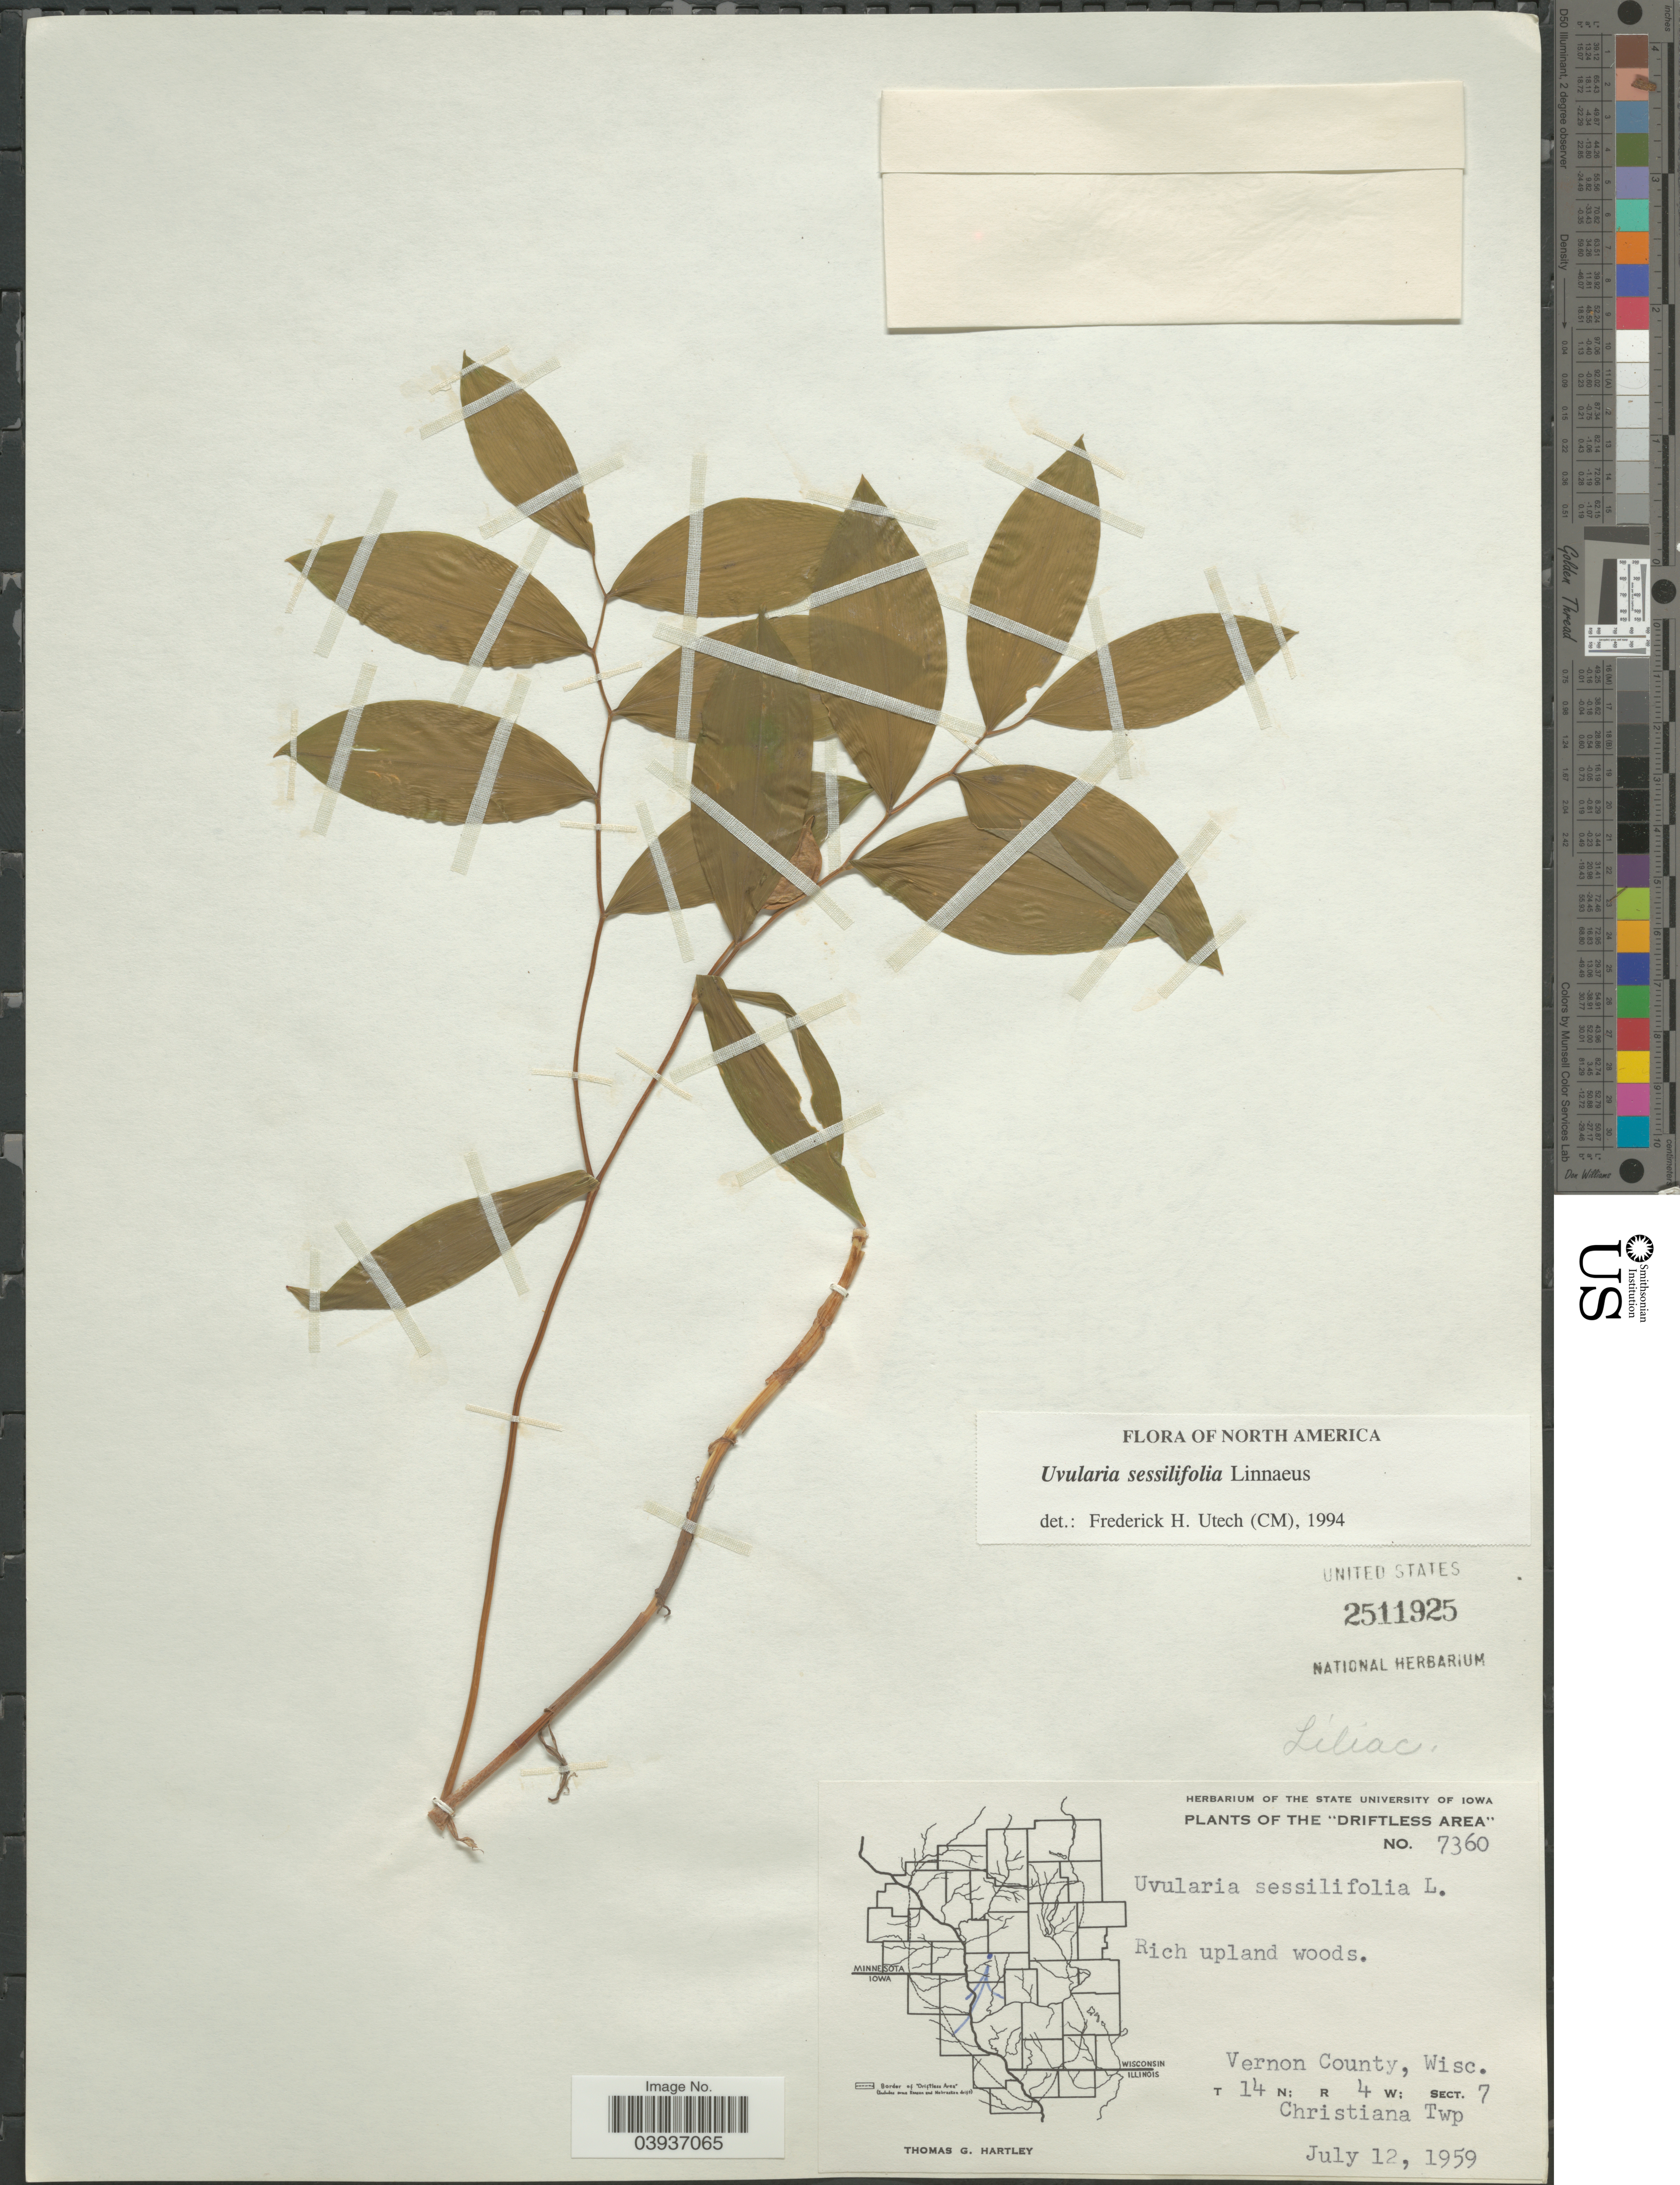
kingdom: Plantae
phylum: Tracheophyta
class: Liliopsida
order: Liliales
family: Colchicaceae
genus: Uvularia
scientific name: Uvularia sessilifolia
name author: L.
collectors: T. G. Hartley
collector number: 7360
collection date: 1959-07-12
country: United States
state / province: Wisconsin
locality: The "Driftless Area". Vernon County. T 14 N; R 4 W; Sect. 7. Christiana Twp.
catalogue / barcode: US 2511925